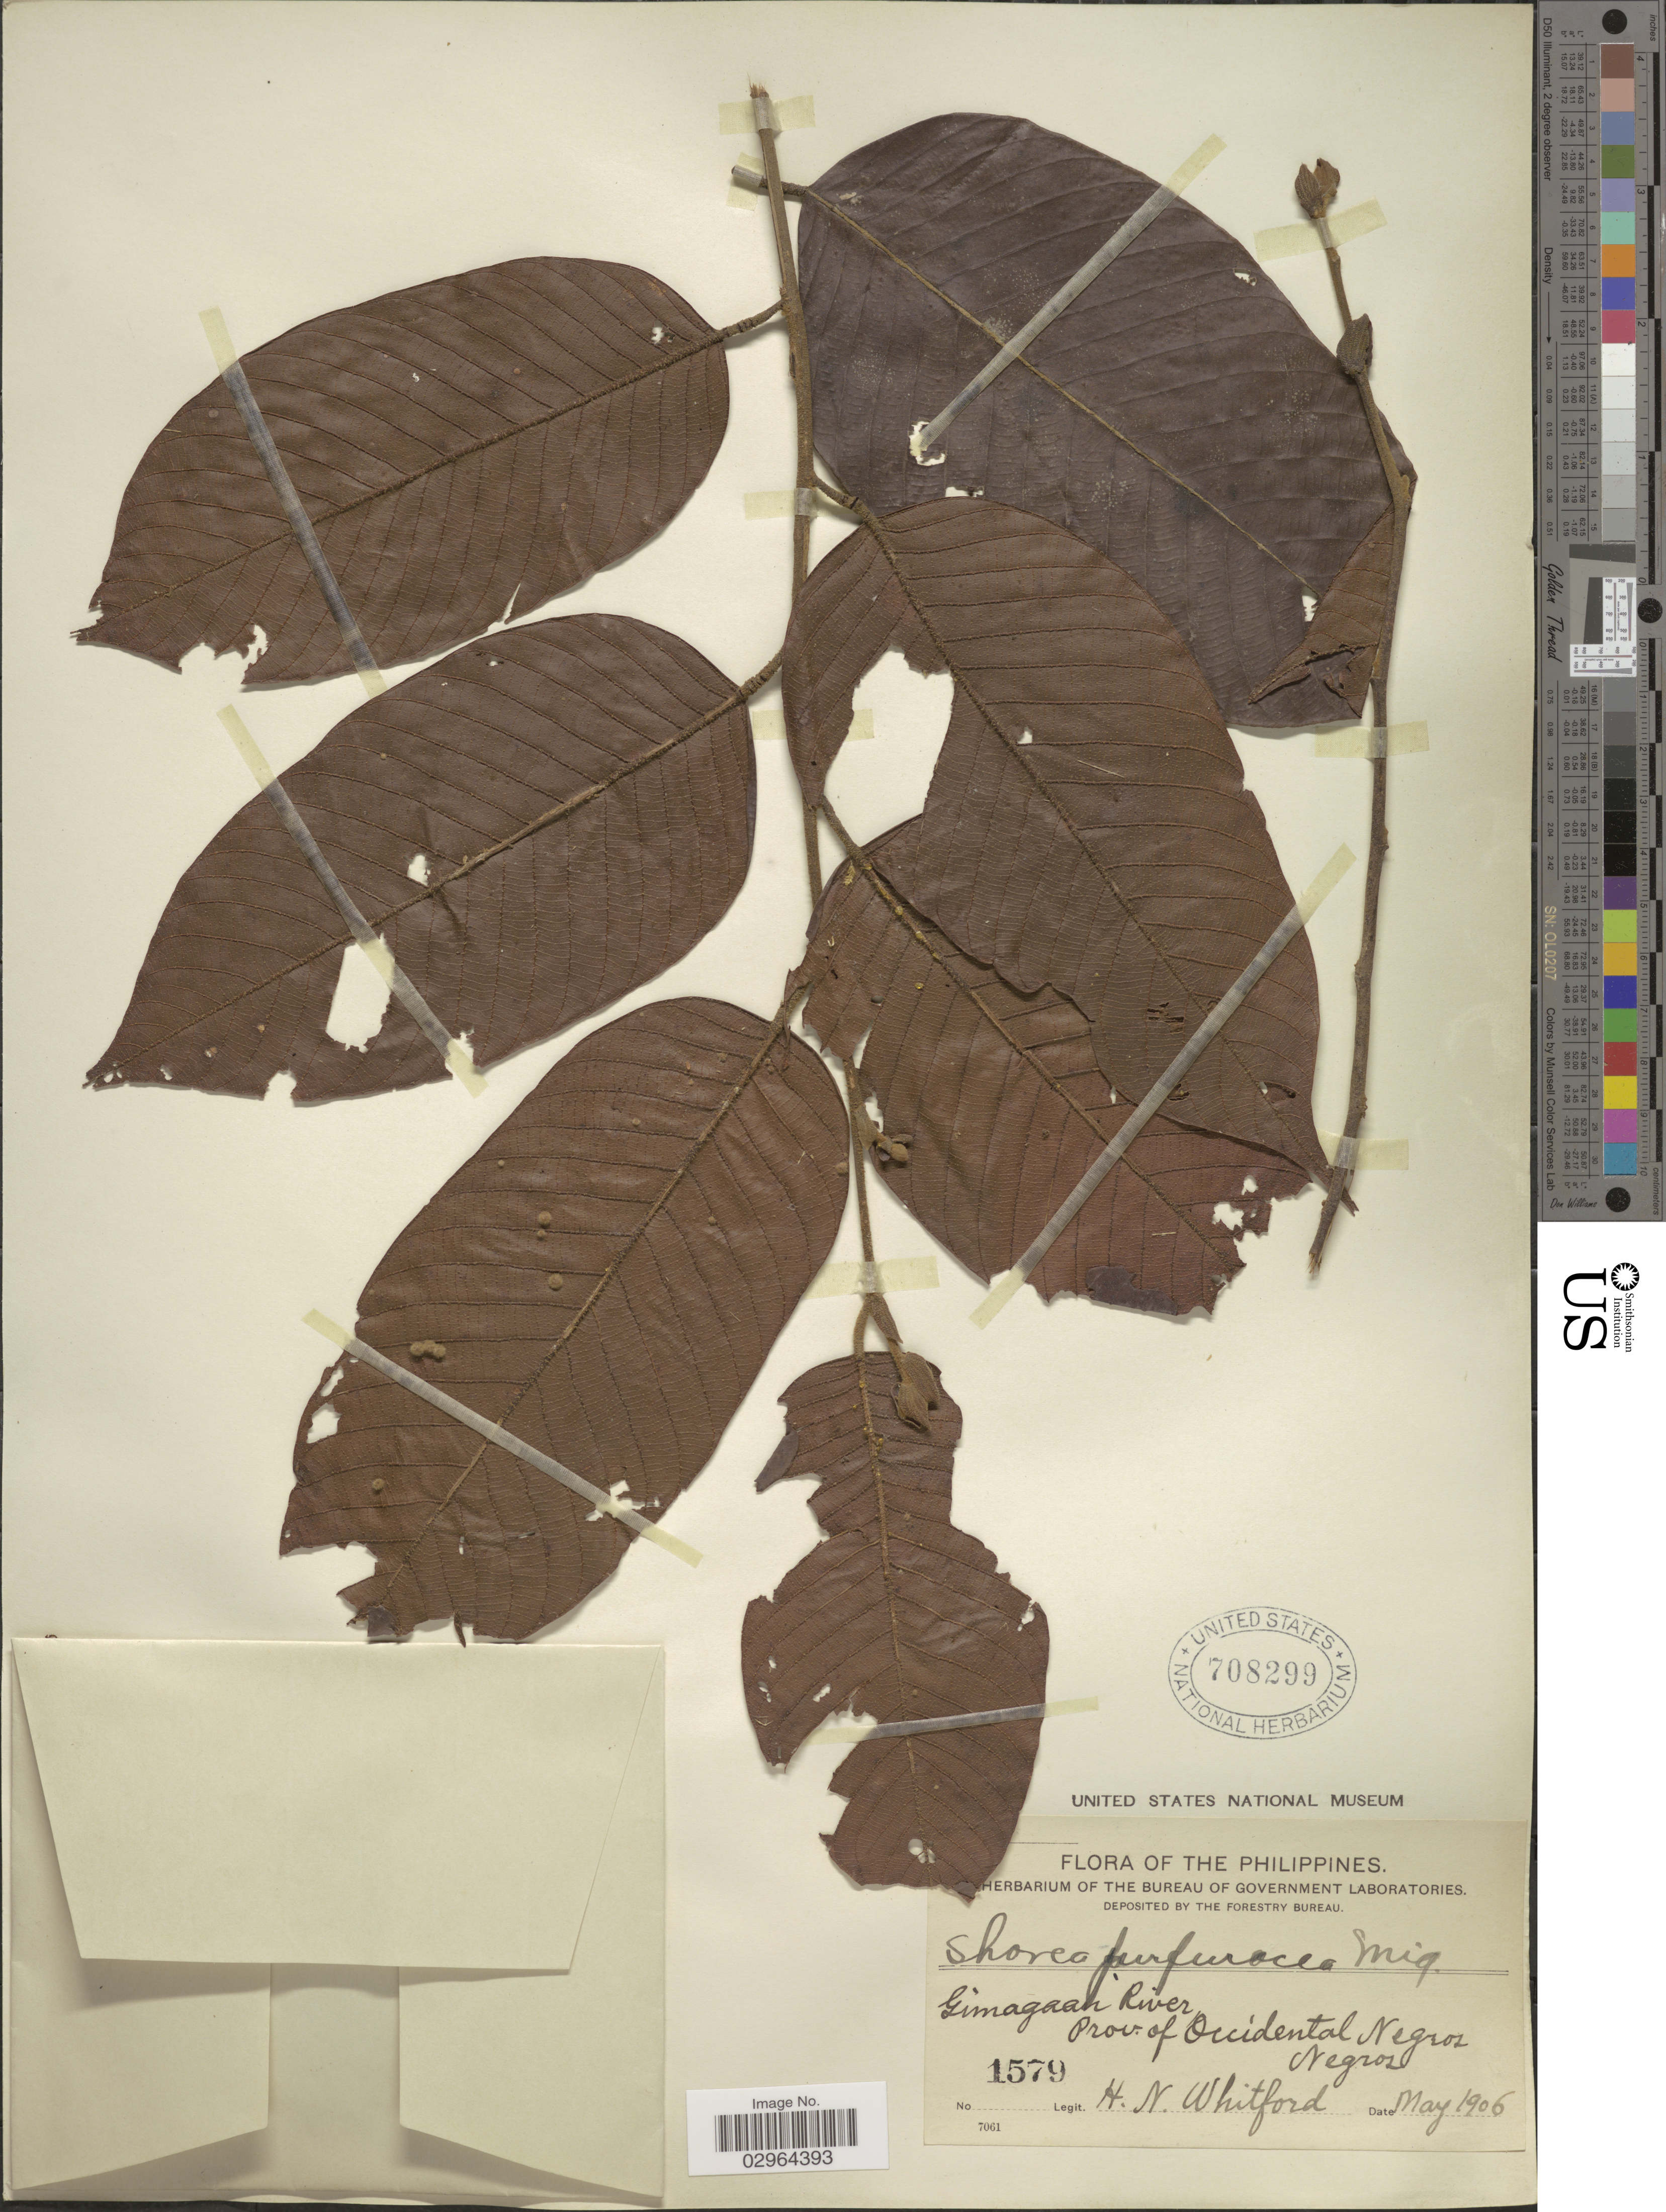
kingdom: Plantae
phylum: Tracheophyta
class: Magnoliopsida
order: Malvales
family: Dipterocarpaceae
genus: Rubroshorea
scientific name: Rubroshorea almon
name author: (Foxw.) P.S. Ashton & J. Heck.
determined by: Strong, Mark T., (BOT), Smithsonian Institution - National Museum of Natural History (UNITED STATES)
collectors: H. N. Whitford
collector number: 1579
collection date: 1906-05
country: Philippines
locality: Gimagaan River, Prov. of Occidental Negros, Negros.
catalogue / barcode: US 708299